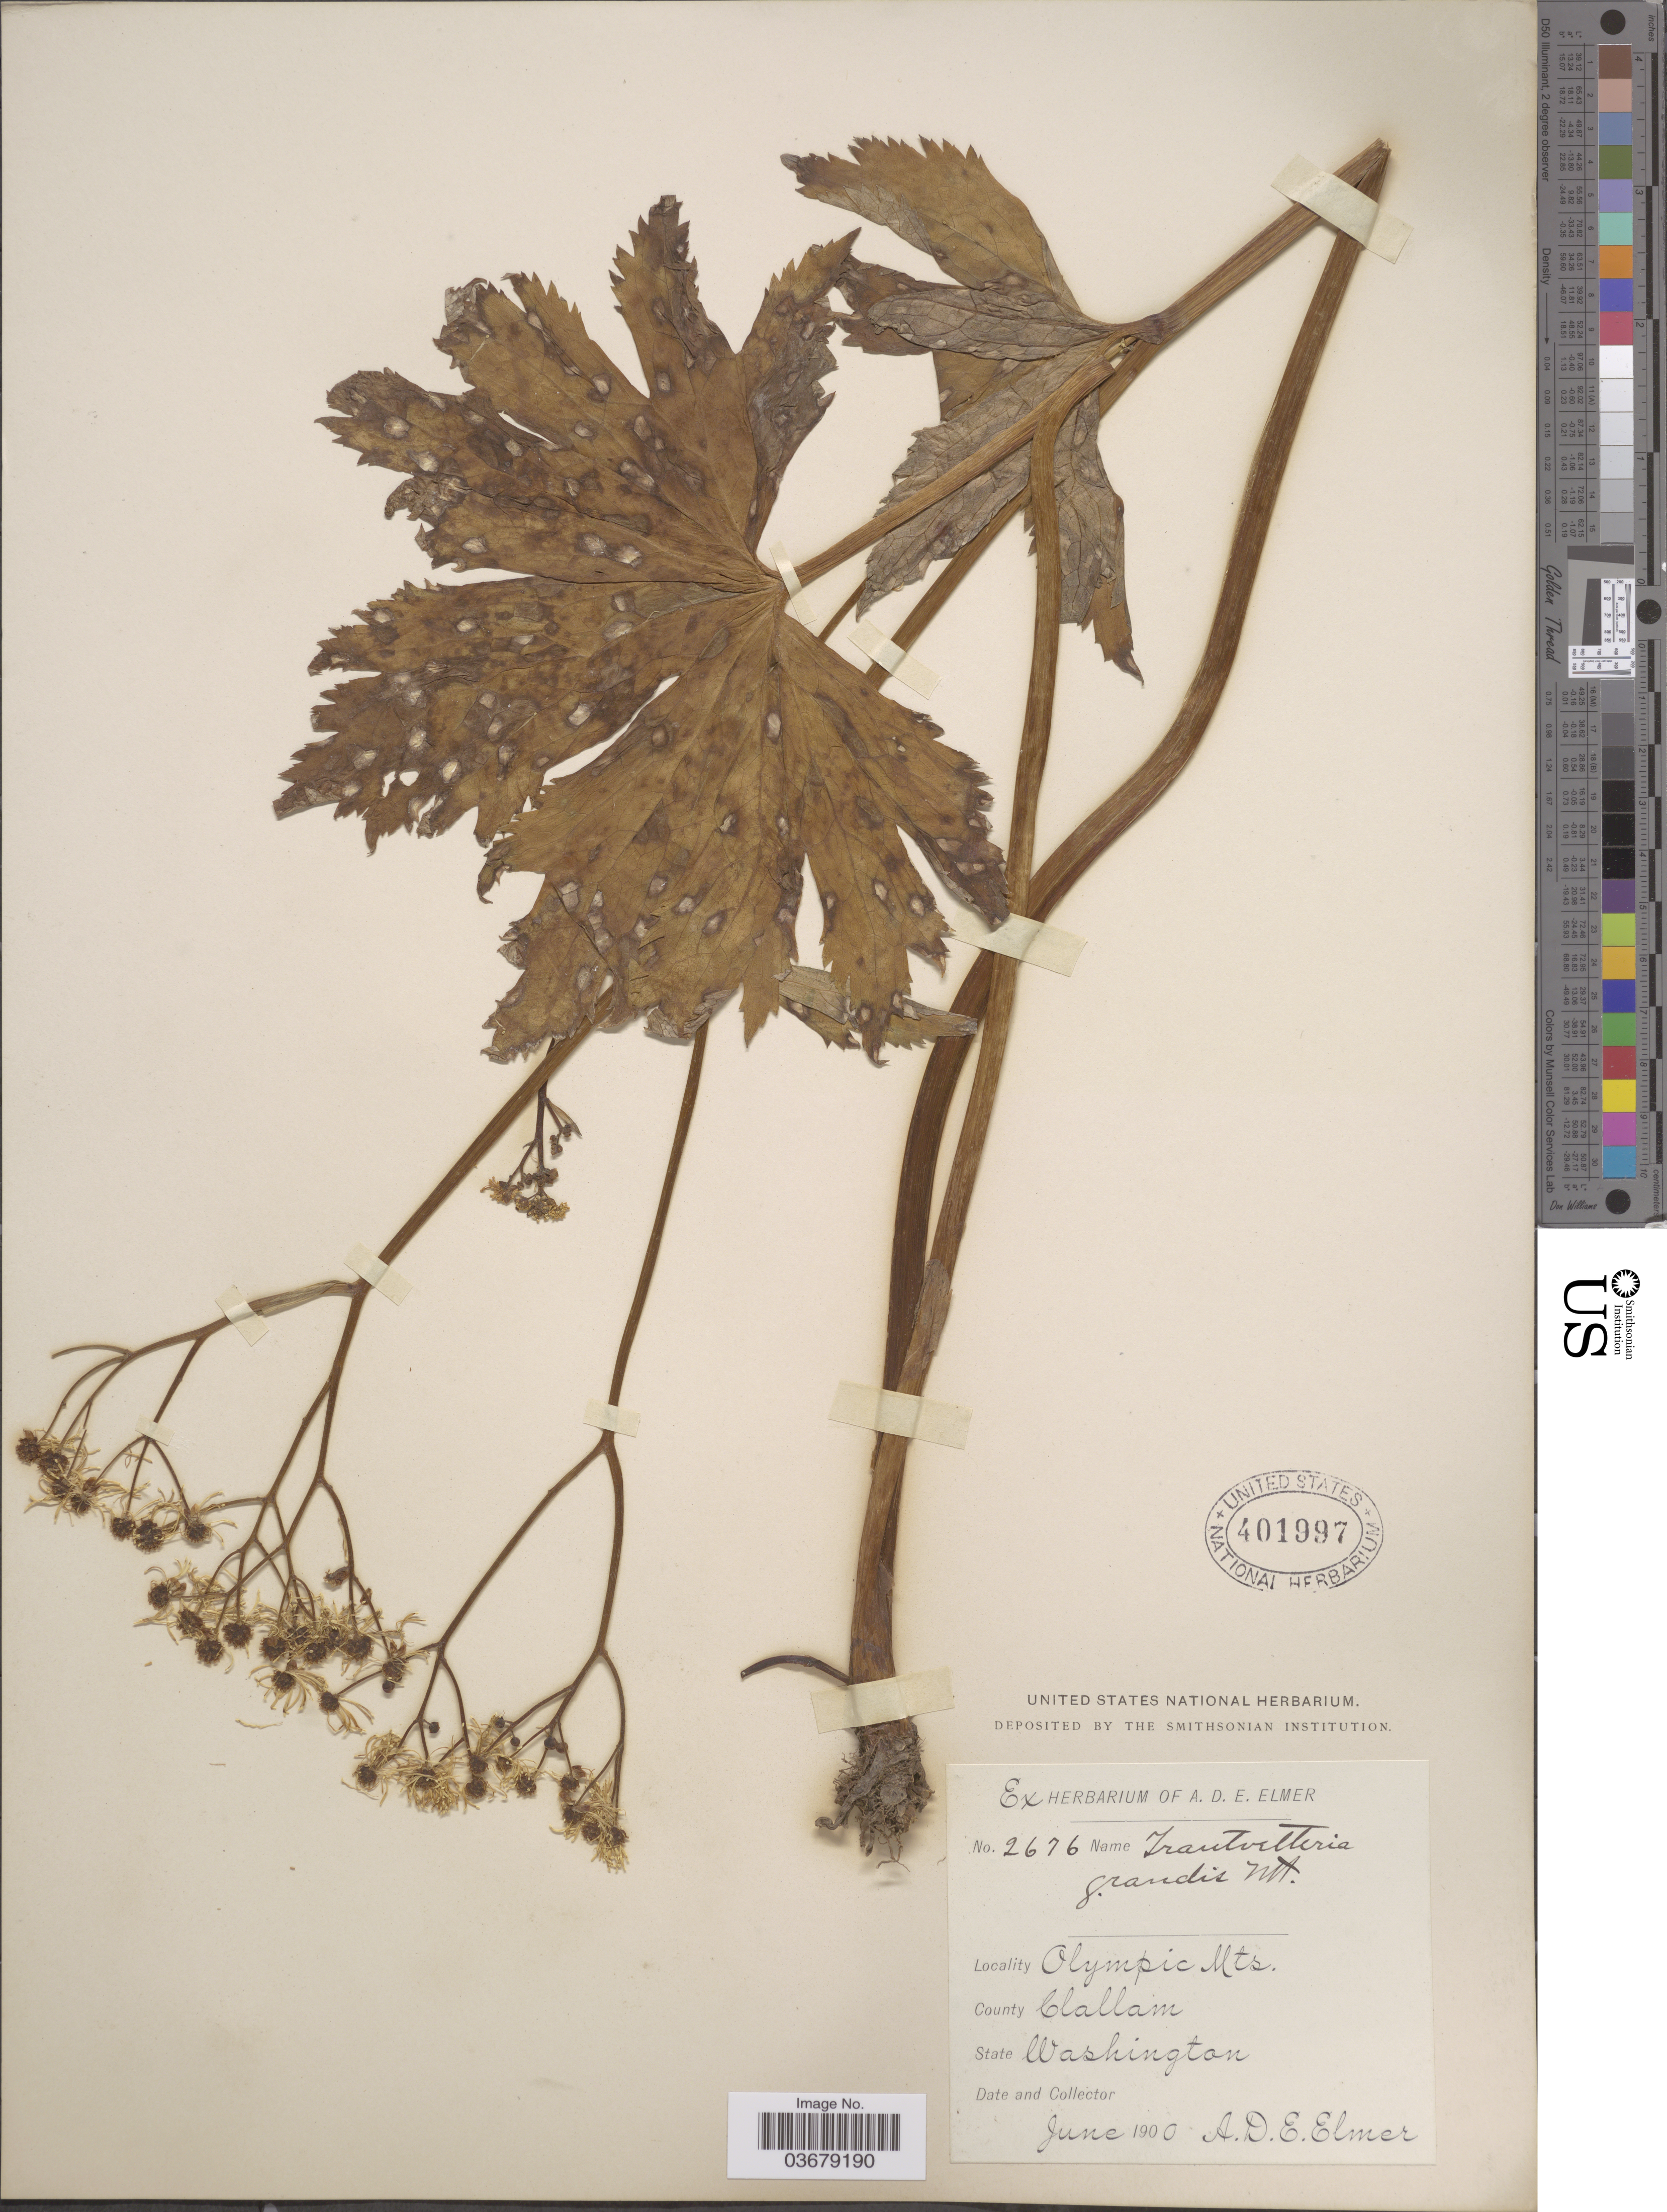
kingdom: Plantae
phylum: Tracheophyta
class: Magnoliopsida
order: Ranunculales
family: Ranunculaceae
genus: Trautvetteria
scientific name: Trautvetteria caroliniensis var. grandis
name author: (Water) Vail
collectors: A. D. E. Elmer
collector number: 2676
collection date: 1900-06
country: United States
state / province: Washington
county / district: Clallam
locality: Olympic Mts. County Clallam.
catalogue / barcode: US 401997